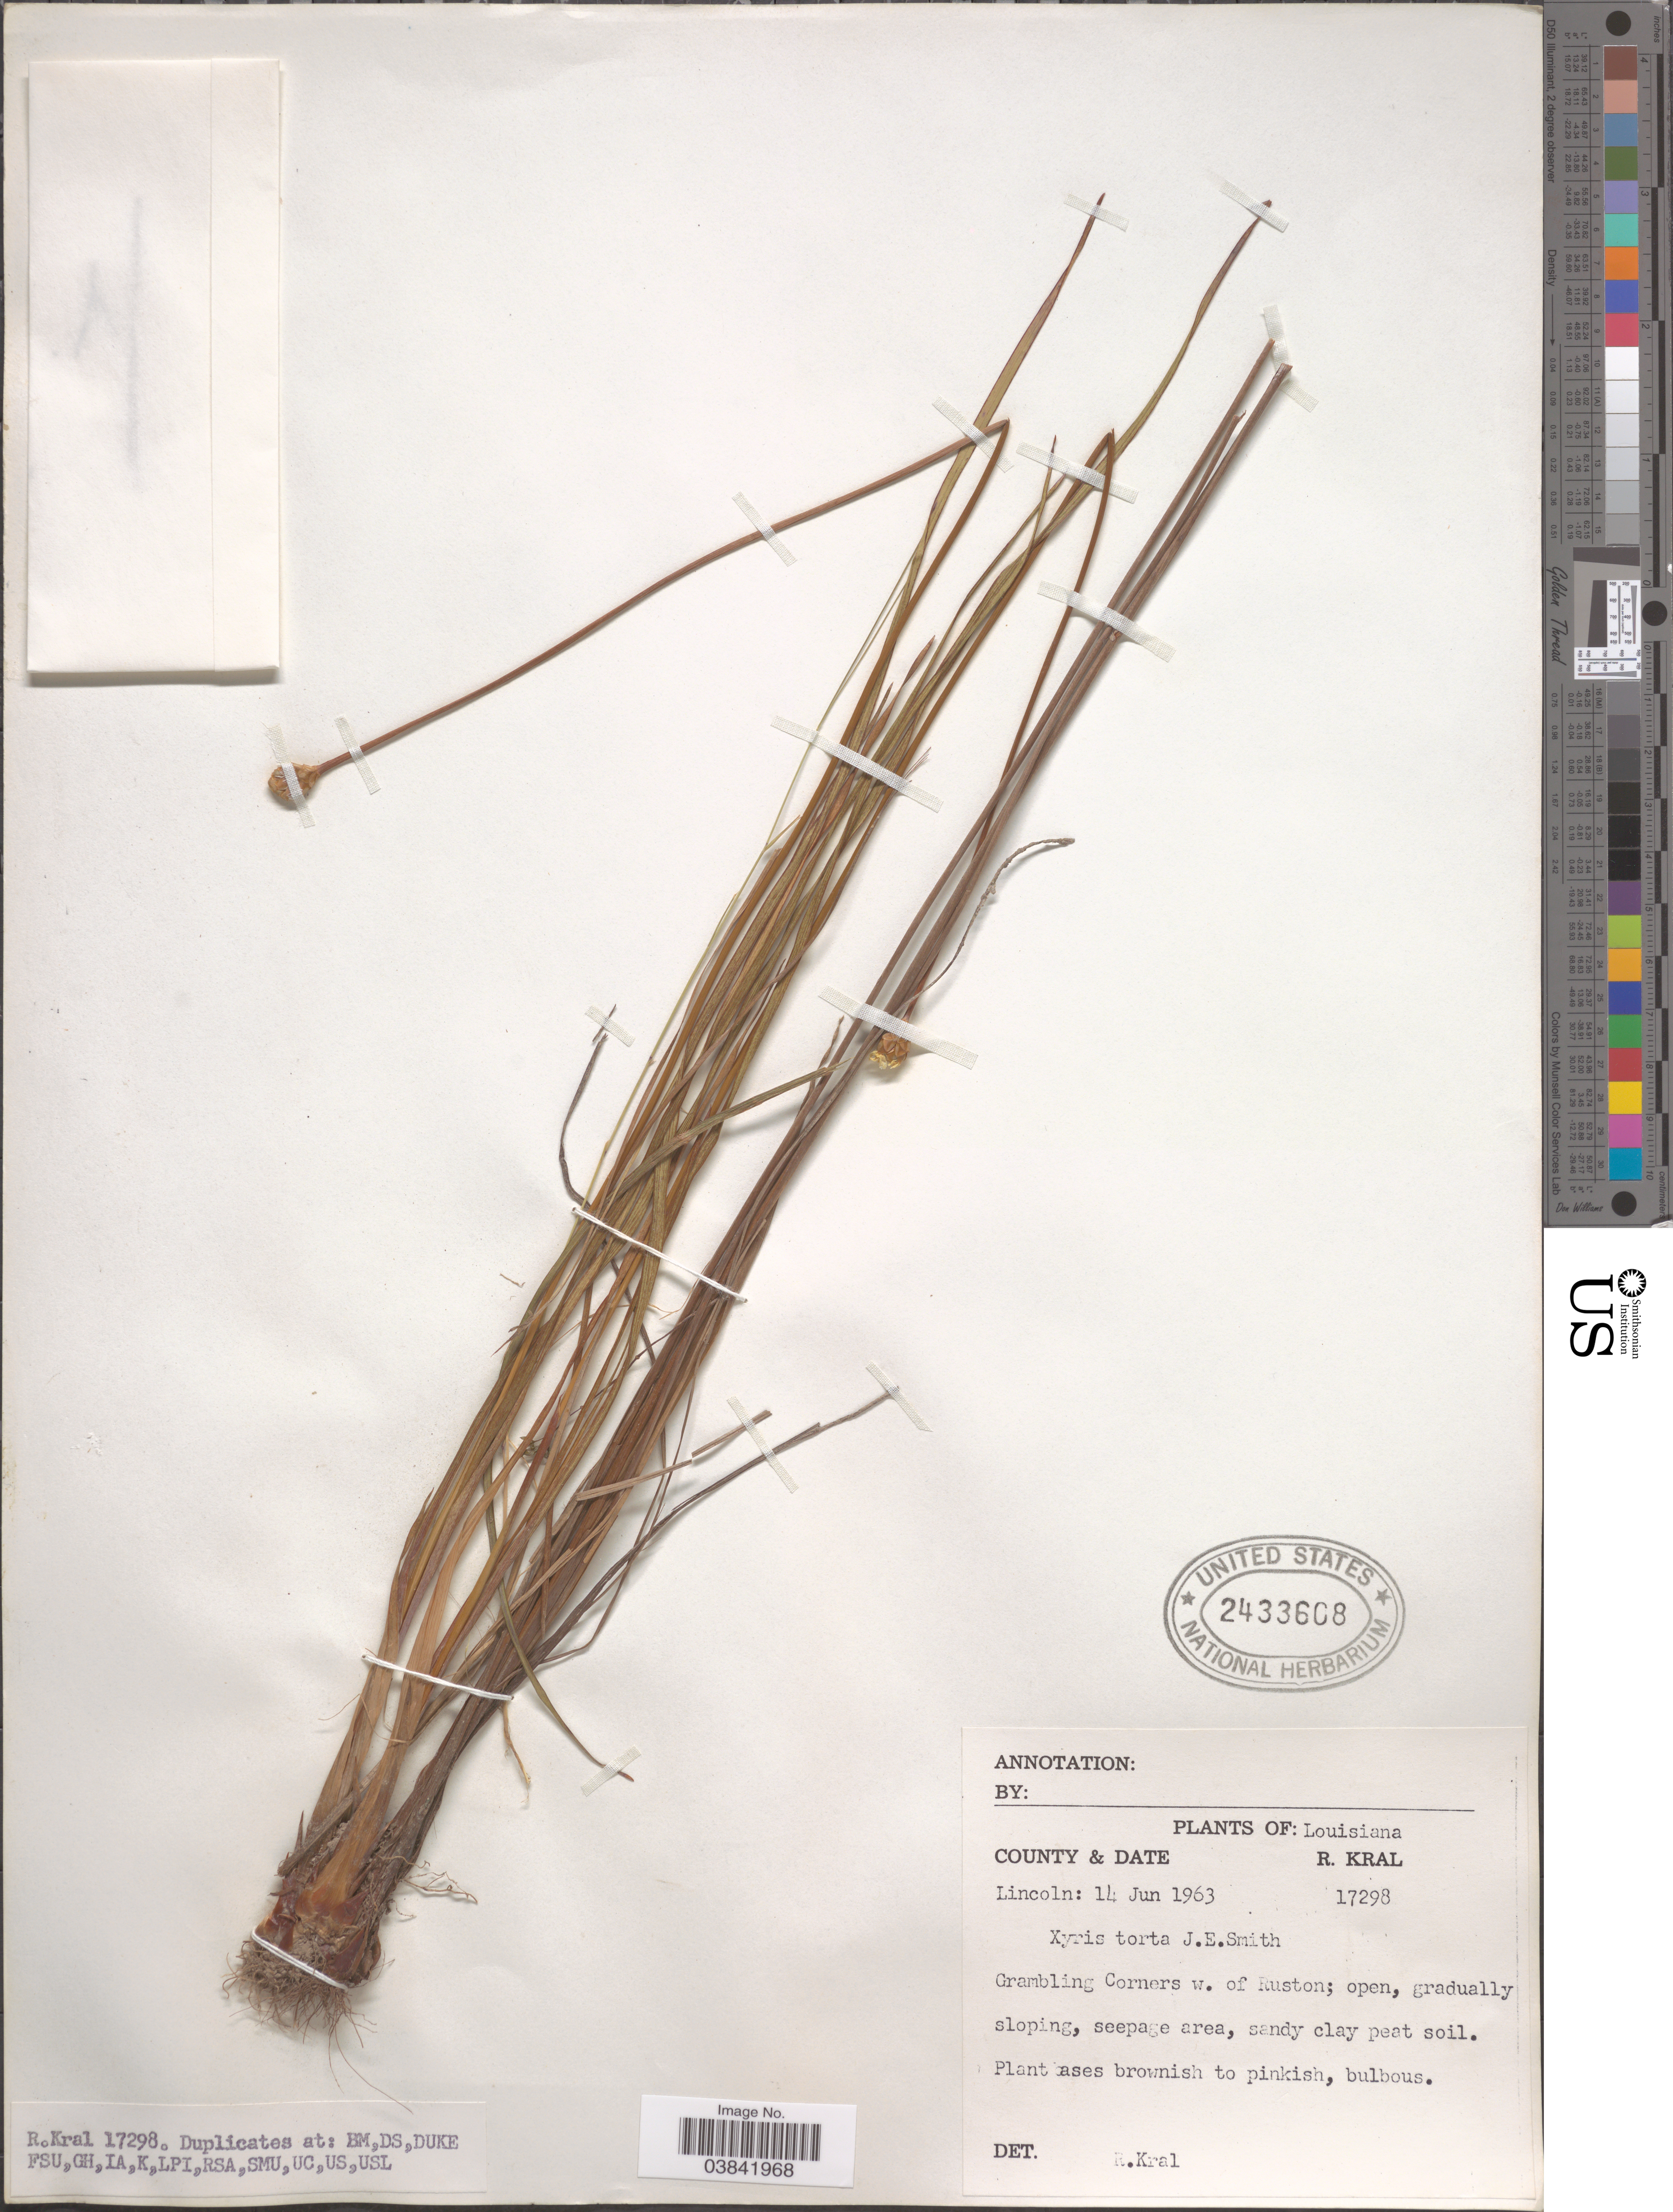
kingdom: Plantae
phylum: Tracheophyta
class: Liliopsida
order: Poales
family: Xyridaceae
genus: Xyris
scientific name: Xyris torta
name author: Sm.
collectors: R. Kral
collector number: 17298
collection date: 1963-06-14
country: United States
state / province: Louisiana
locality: County Lincoln: Grambling Corners w. of Ruston.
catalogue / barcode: US 2433608